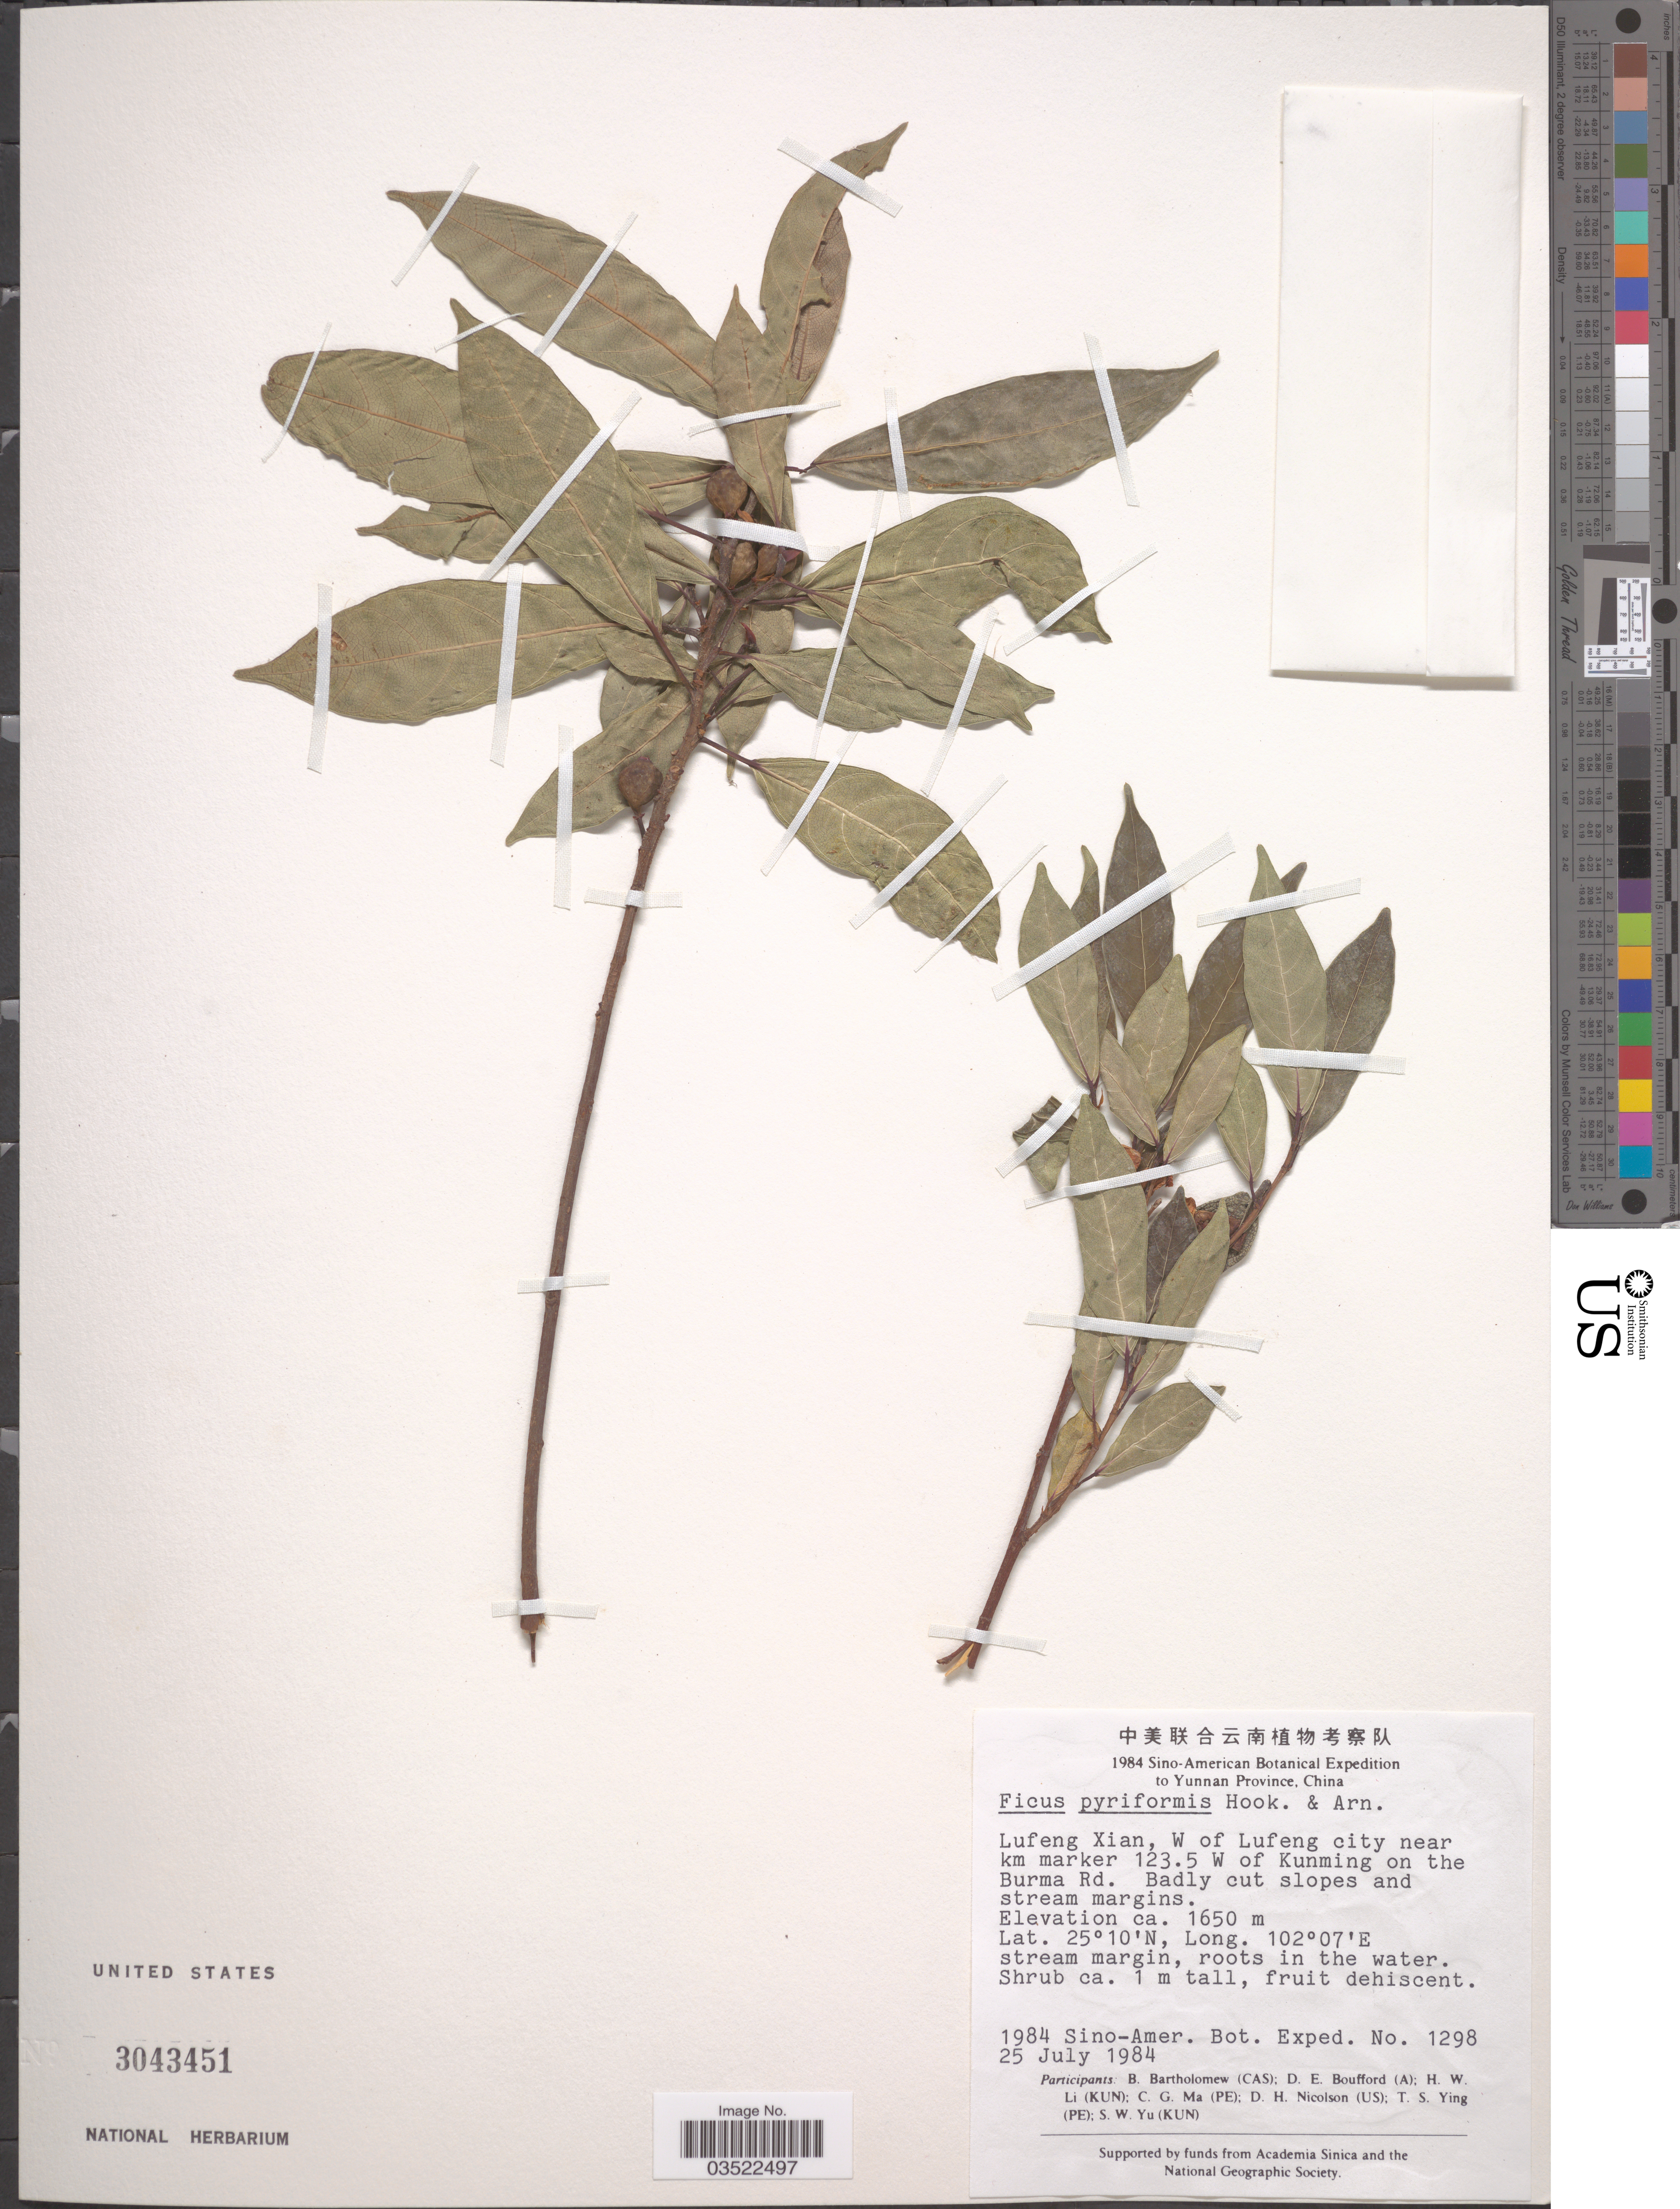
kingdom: Plantae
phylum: Tracheophyta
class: Magnoliopsida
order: Rosales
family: Moraceae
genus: Ficus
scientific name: Ficus pyriformis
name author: Hook. & Arn.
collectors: Sino-Amer. Bot. Exped. 1984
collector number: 1298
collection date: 1984-07-25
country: China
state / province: Yunnan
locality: Lufeng Xian, W of Lufeng city near km marker 123.5 W of Kunming on the Burma Rd.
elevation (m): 1650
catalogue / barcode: US 3043451